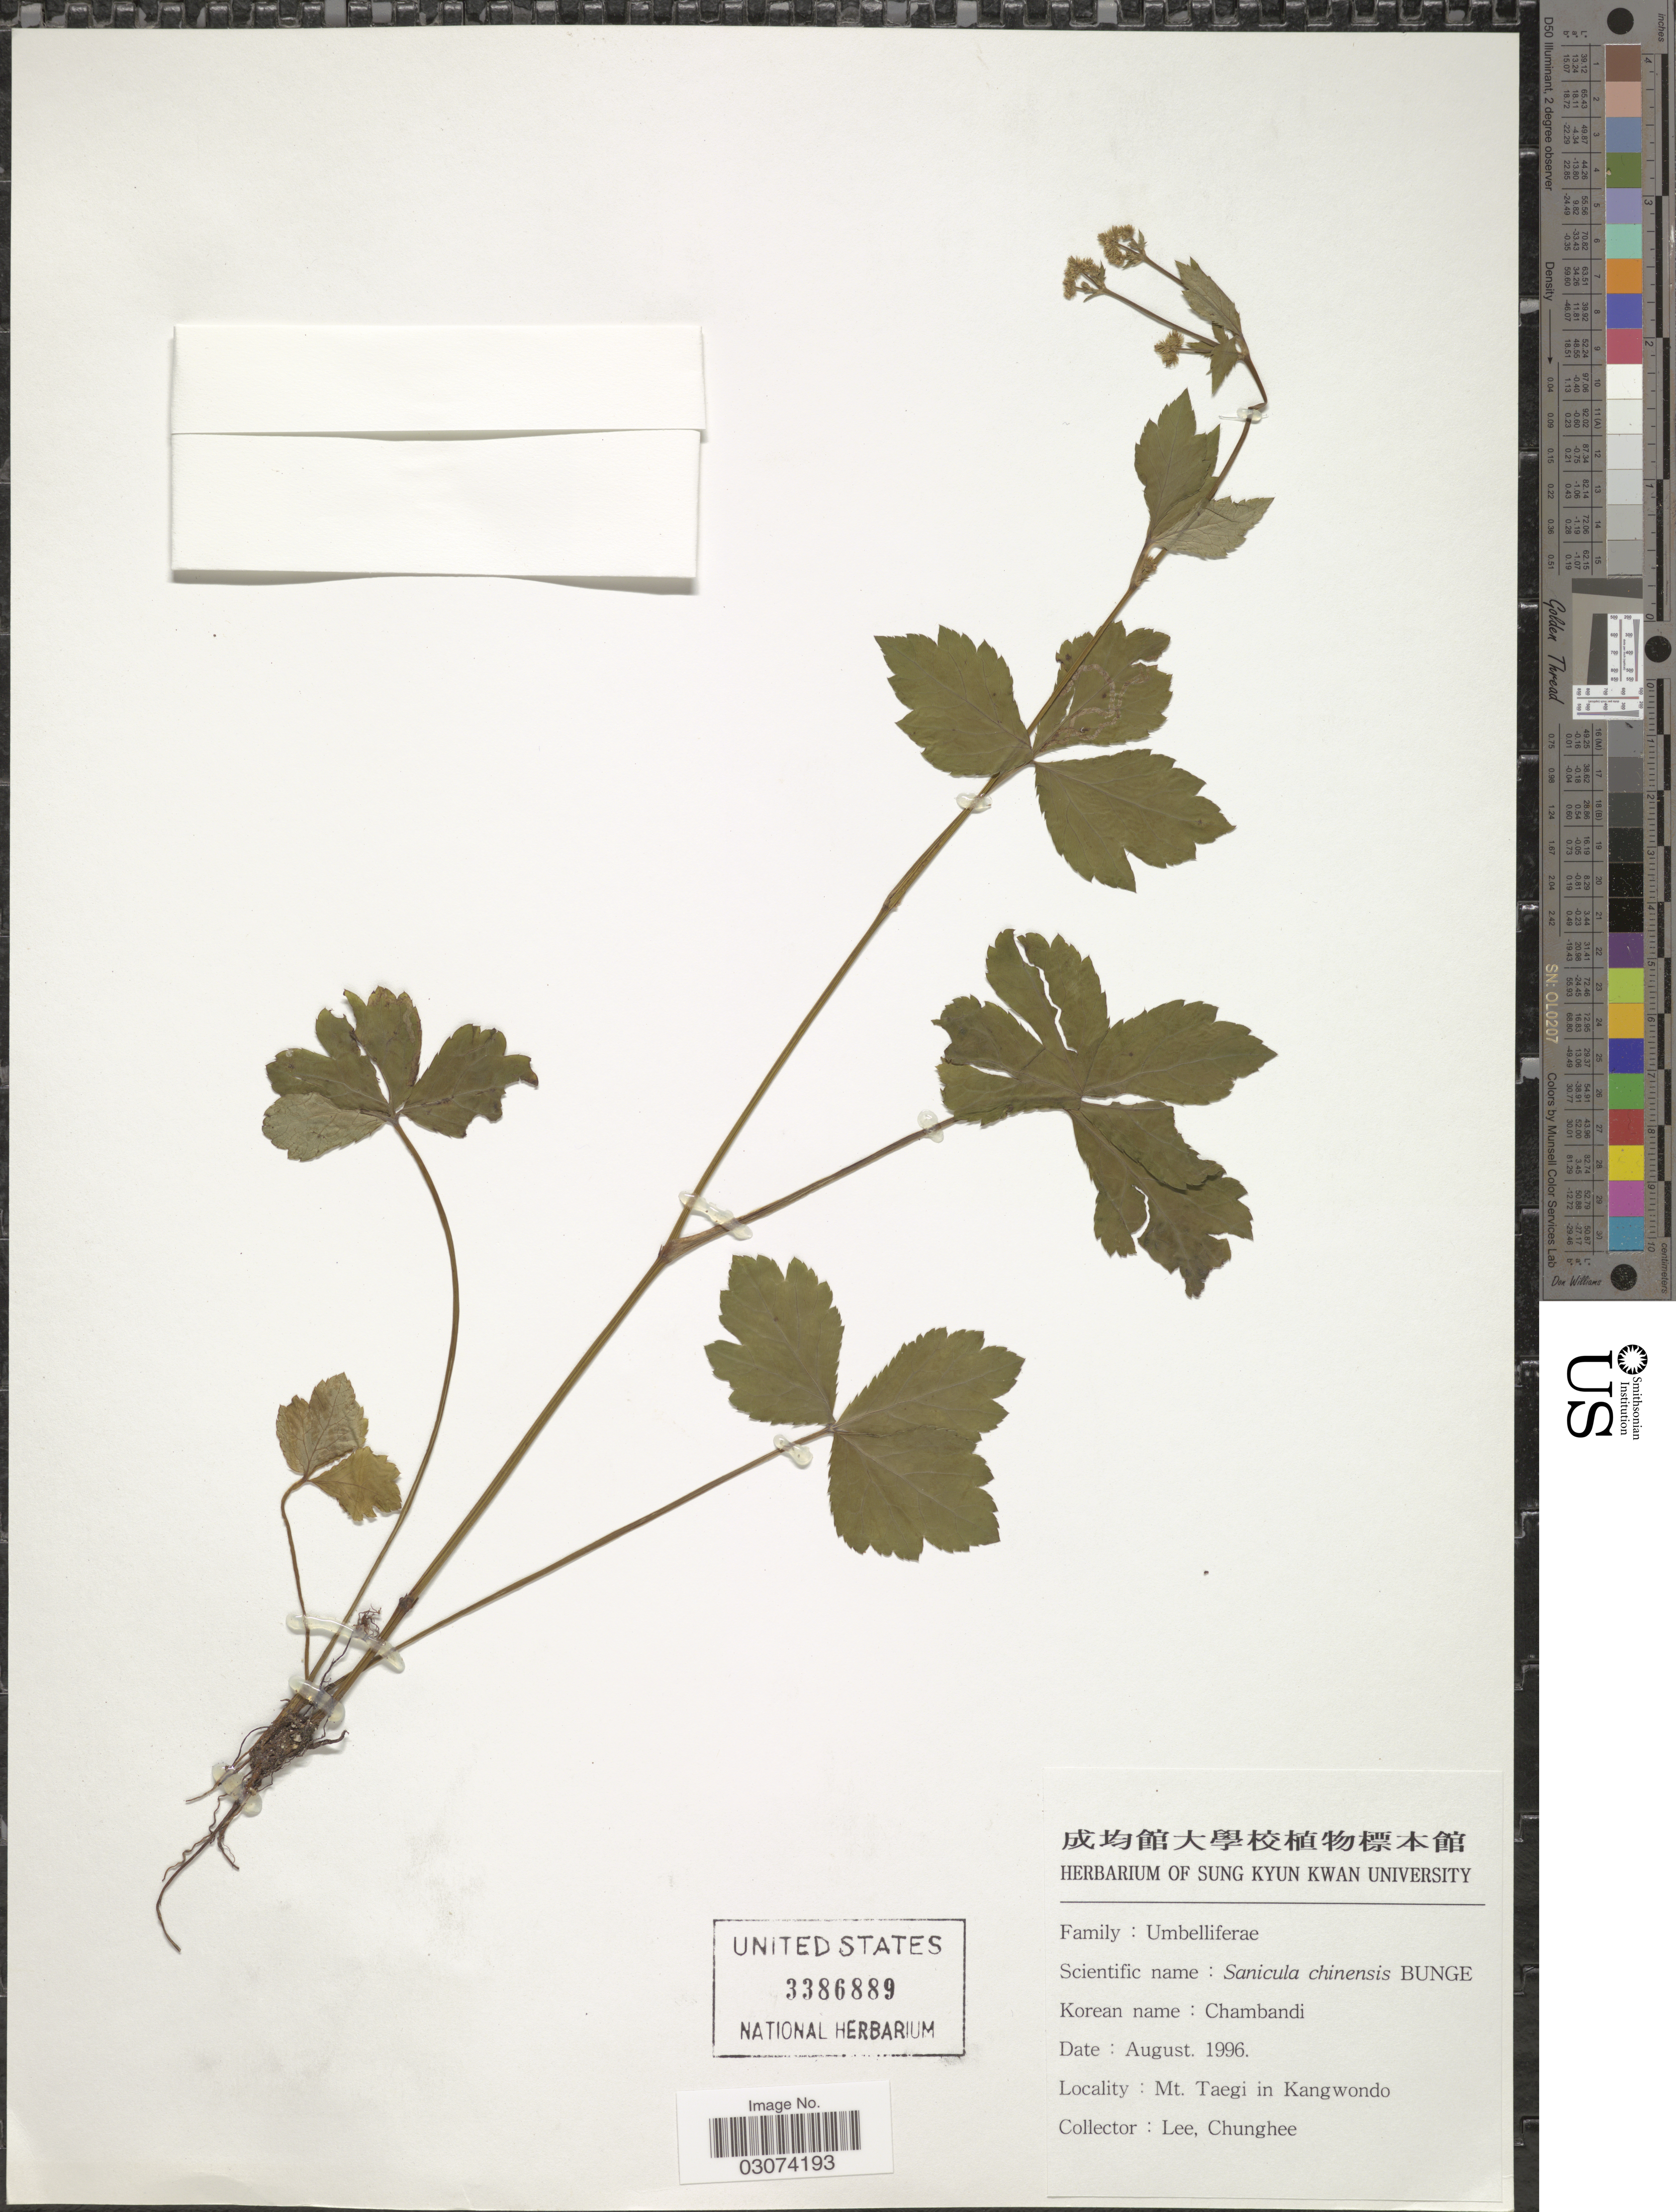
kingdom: Plantae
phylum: Tracheophyta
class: Magnoliopsida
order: Apiales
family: Apiaceae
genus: Sanicula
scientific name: Sanicula chinensis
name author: Bunge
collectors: C. Lee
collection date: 1996-08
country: South Korea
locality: Mt. Taegi in Kangwondo.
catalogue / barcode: US 3386889